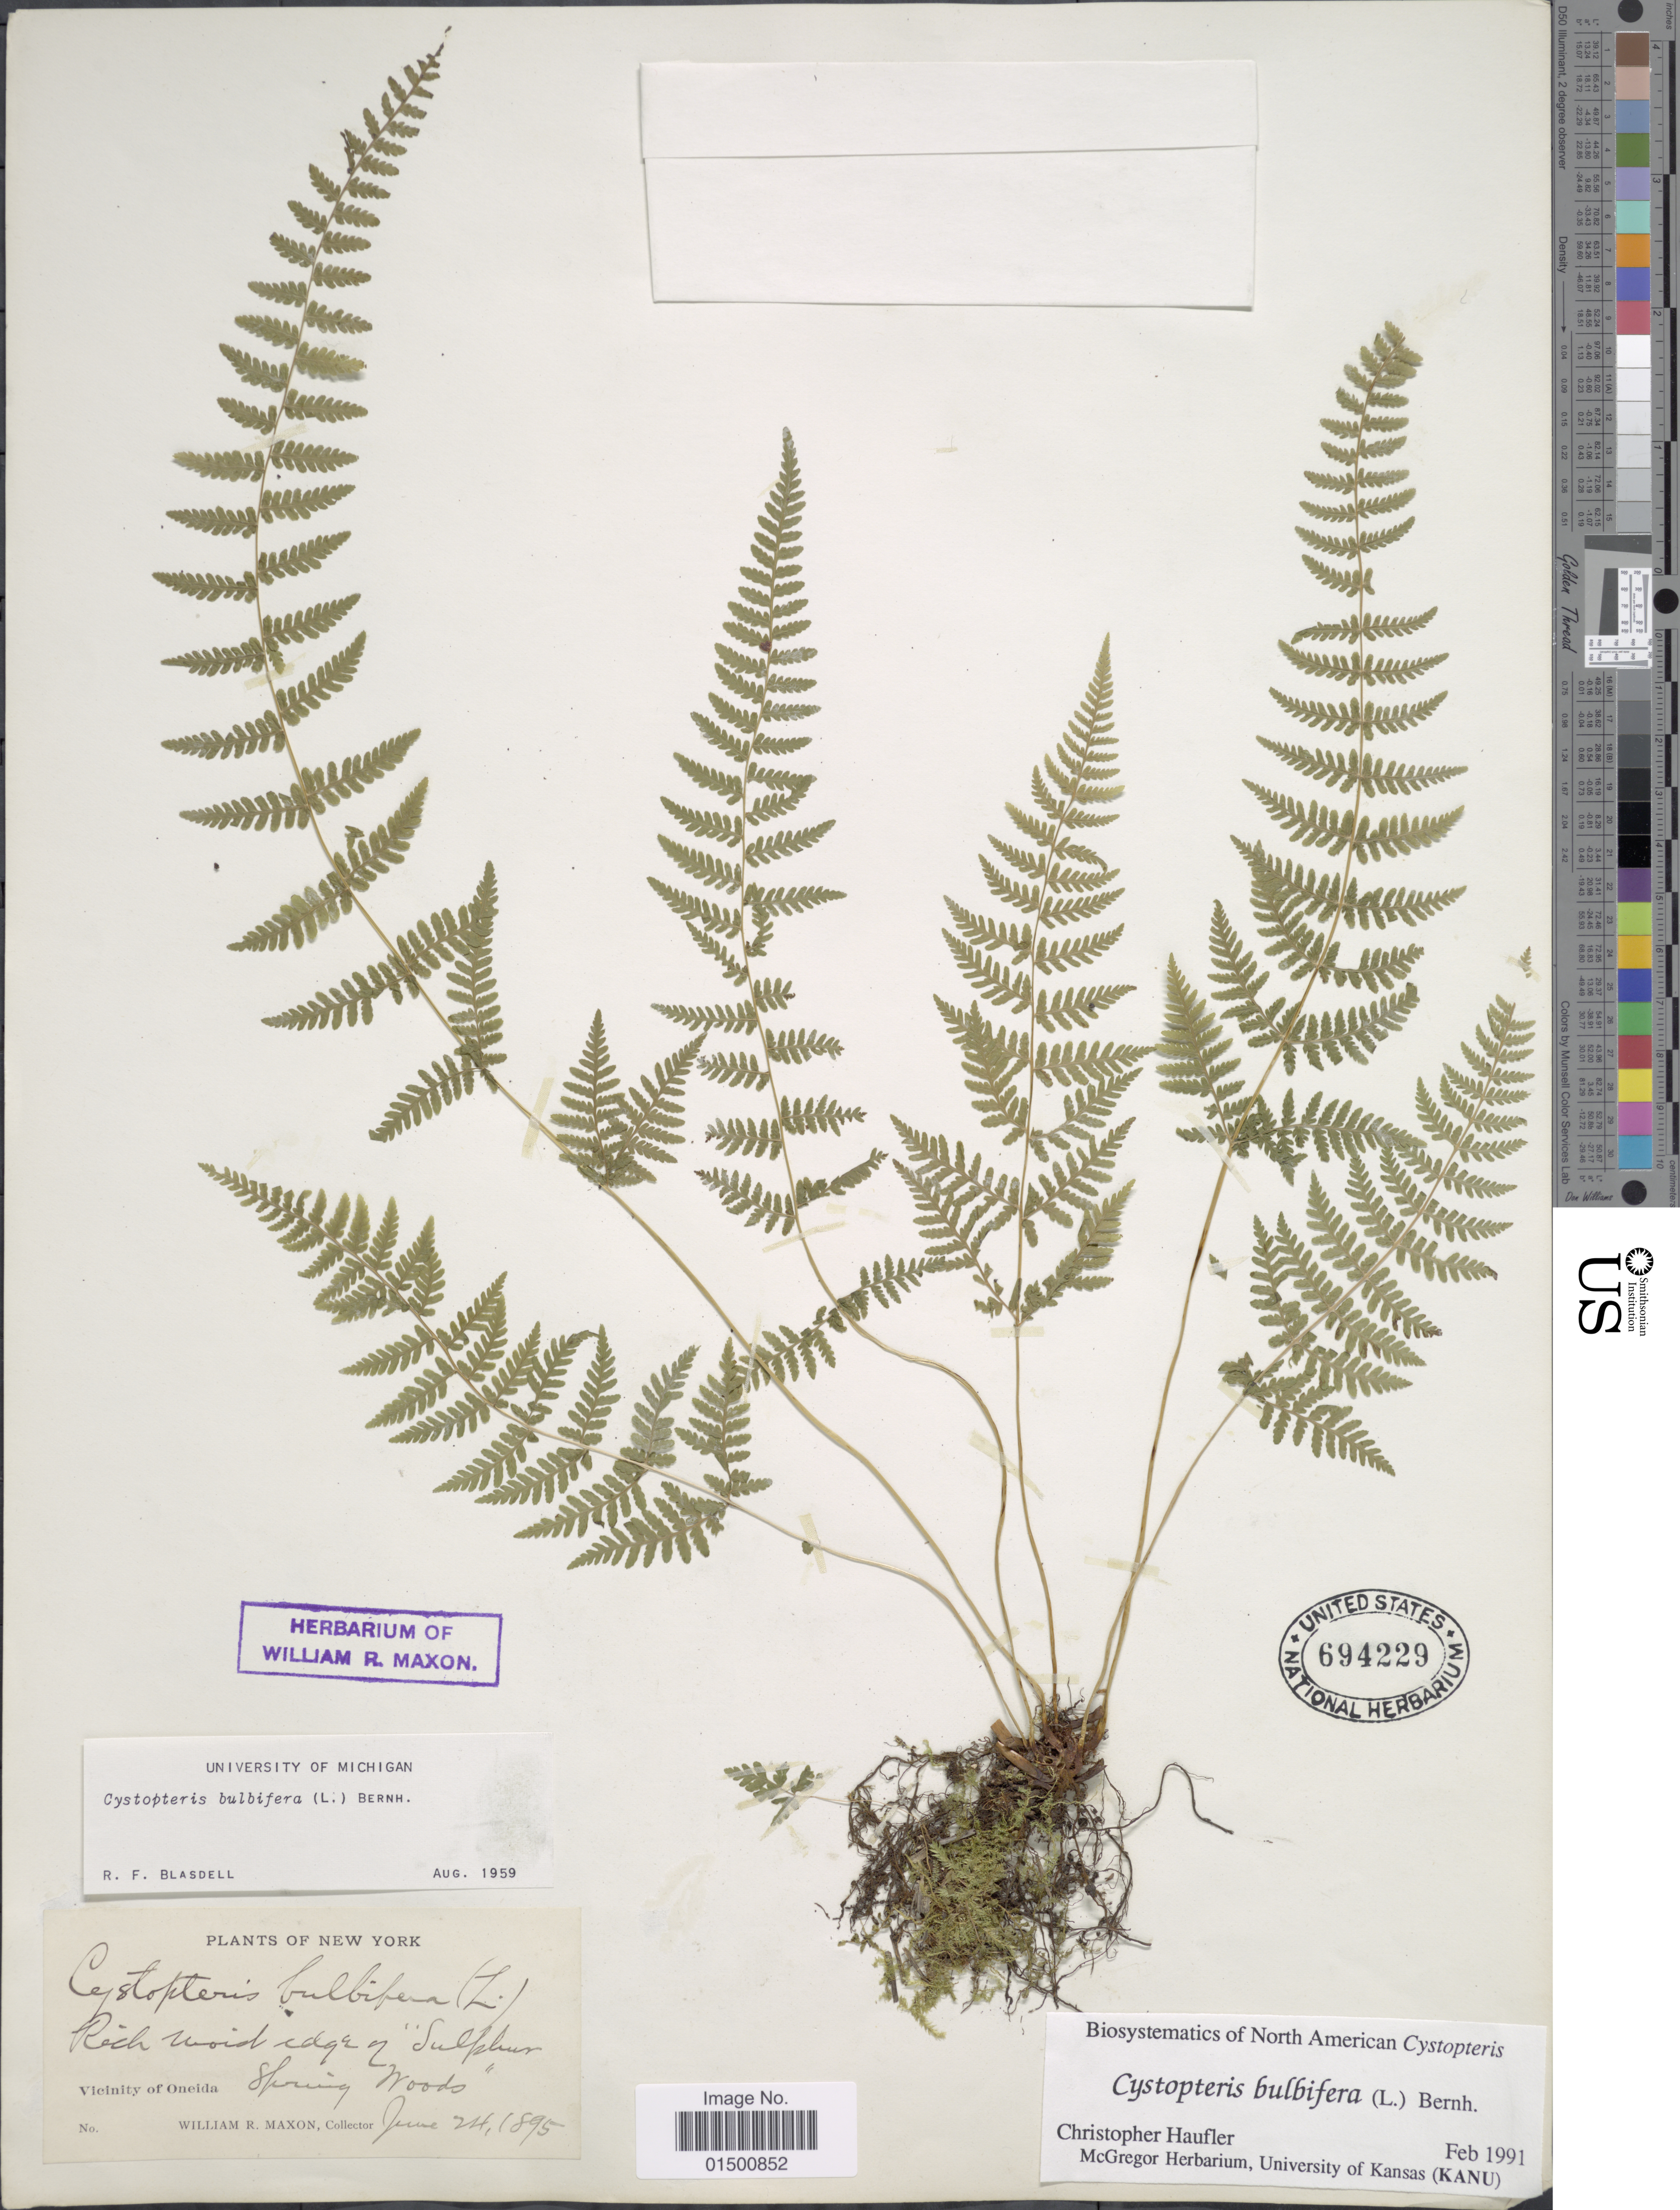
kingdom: Plantae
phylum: Tracheophyta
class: Polypodiopsida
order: Polypodiales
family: Cystopteridaceae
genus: Cystopteris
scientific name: Cystopteris bulbifera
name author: (L.) Bernh.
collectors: W. R. Maxon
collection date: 1895-06-24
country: United States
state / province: New York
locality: Vicinity of Oneida, Spring Woods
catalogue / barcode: US 694229